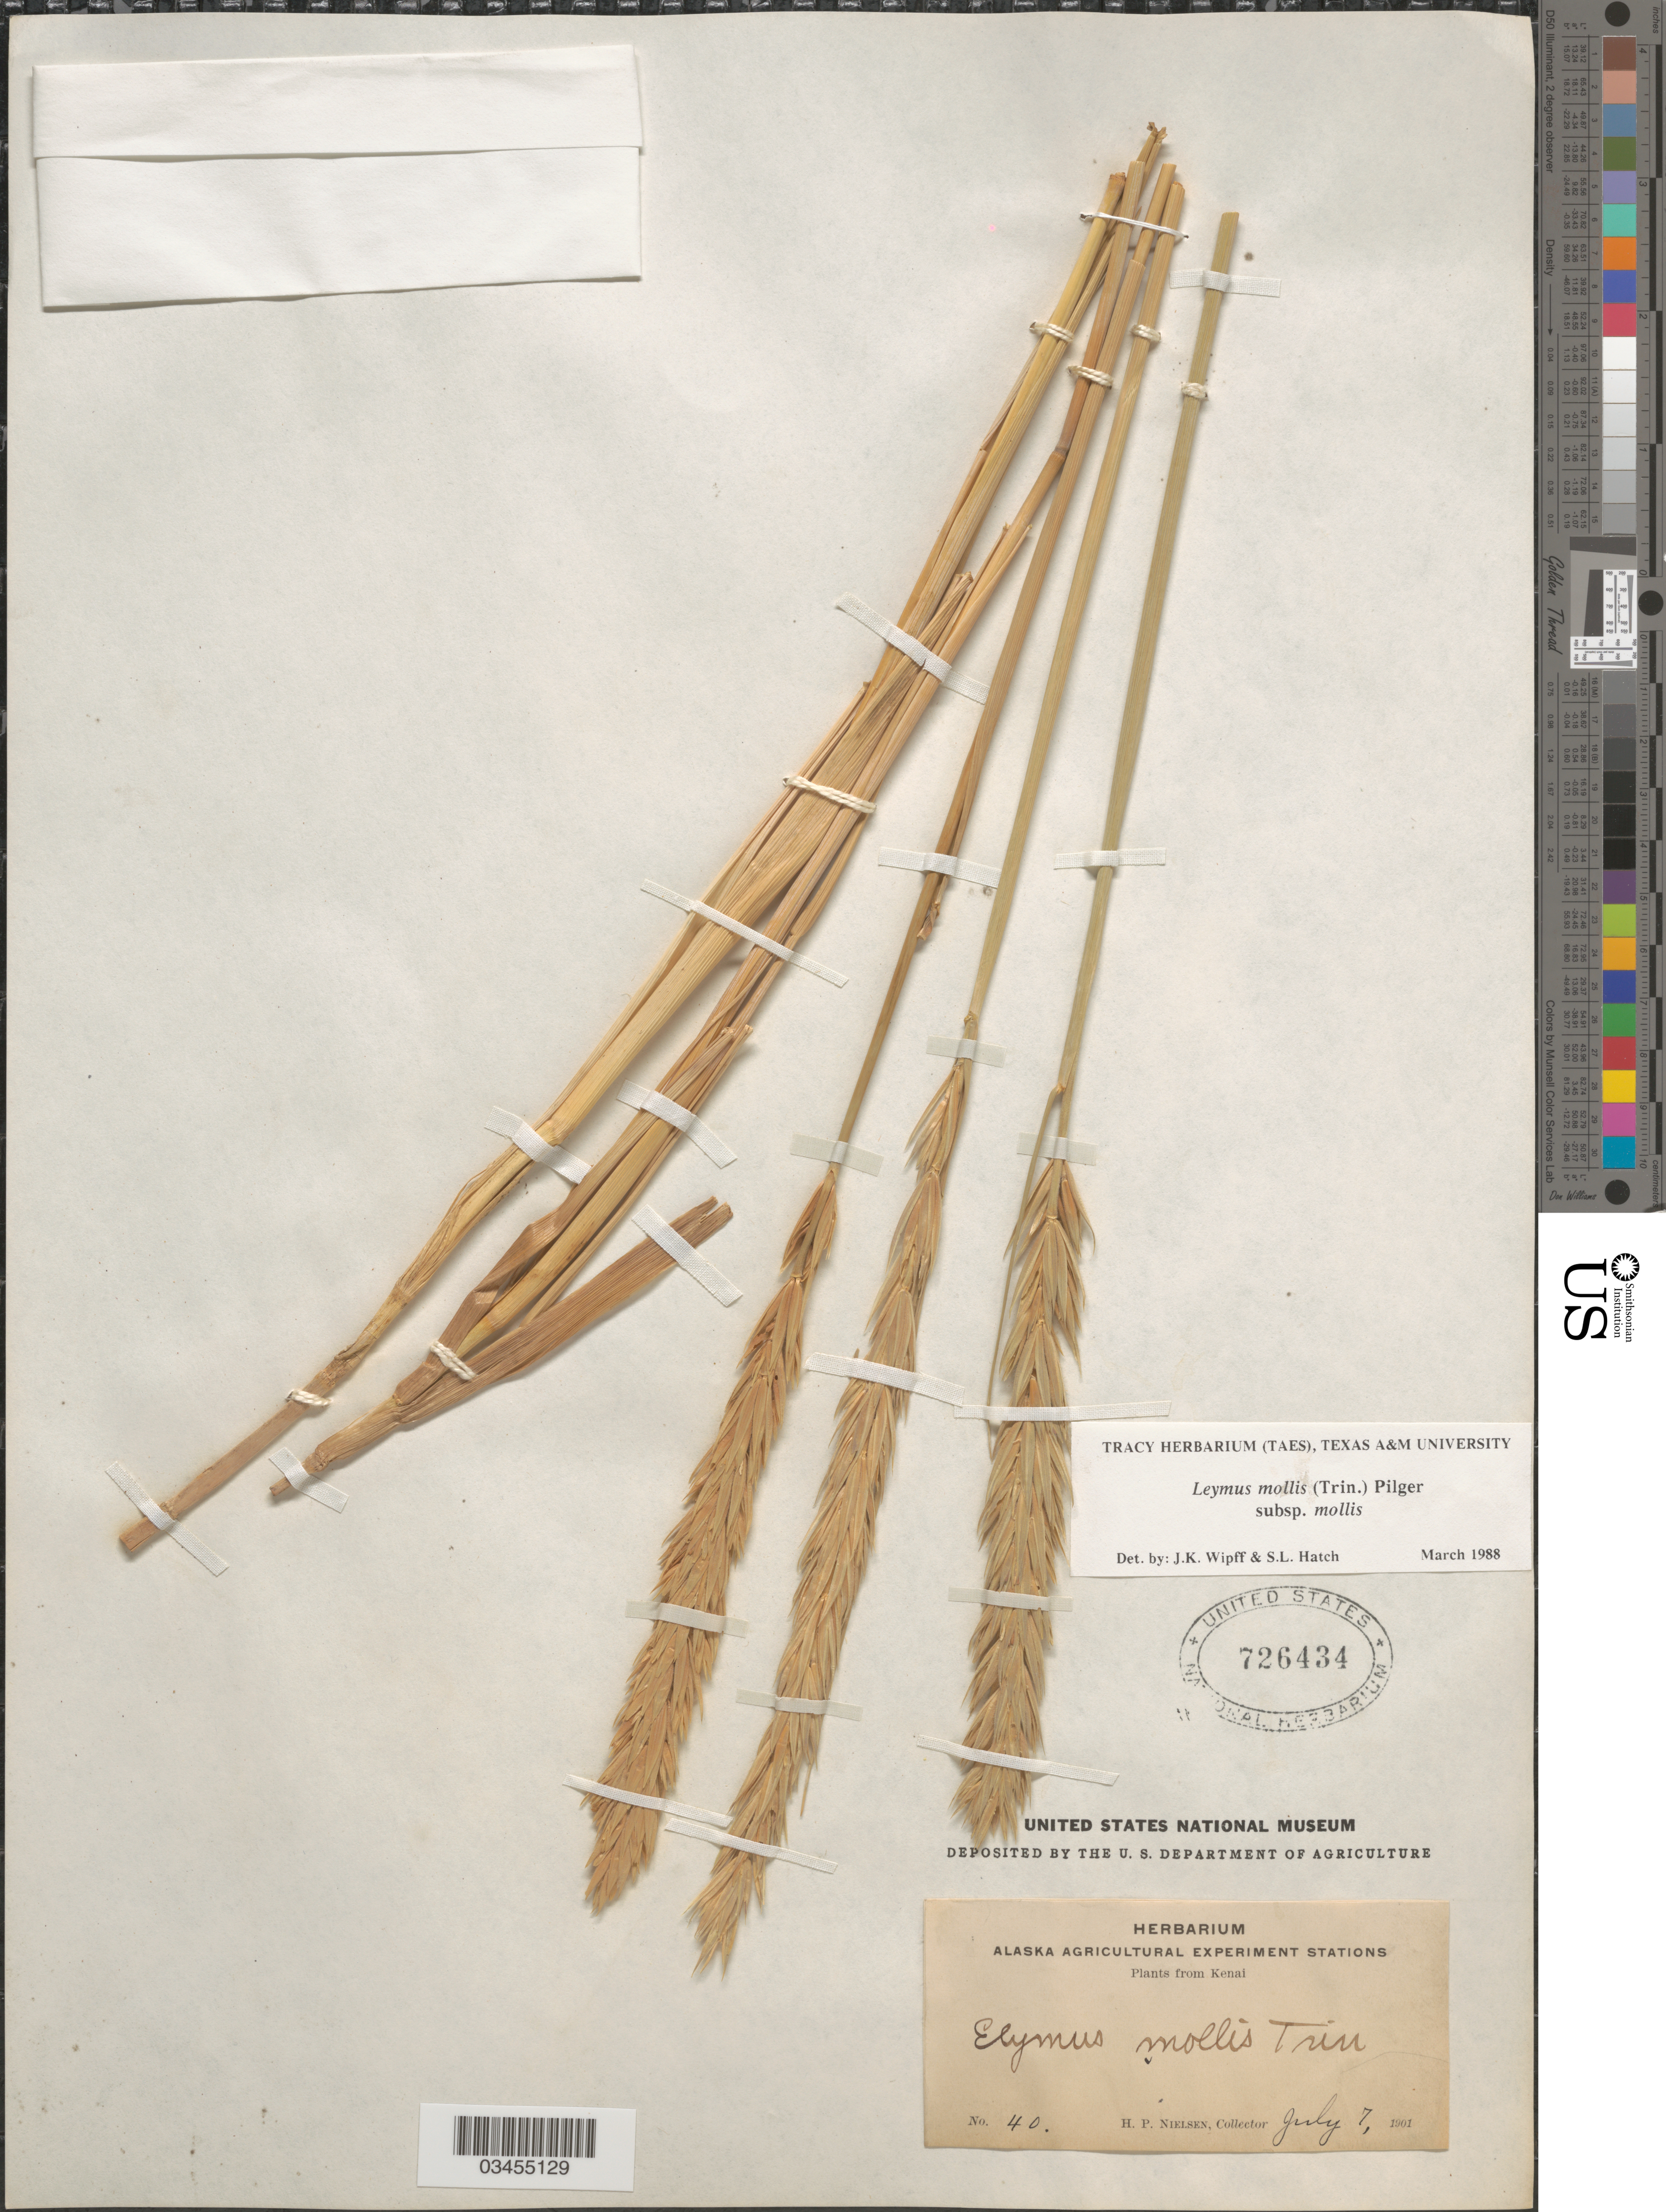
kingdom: Plantae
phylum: Tracheophyta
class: Liliopsida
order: Poales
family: Poaceae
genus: Leymus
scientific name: Leymus mollis subsp. mollis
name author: (Trin.) Pilg.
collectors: H. P. Nielsen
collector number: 40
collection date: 1901-07-07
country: United States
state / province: Alaska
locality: Kenai.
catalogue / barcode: US 726434